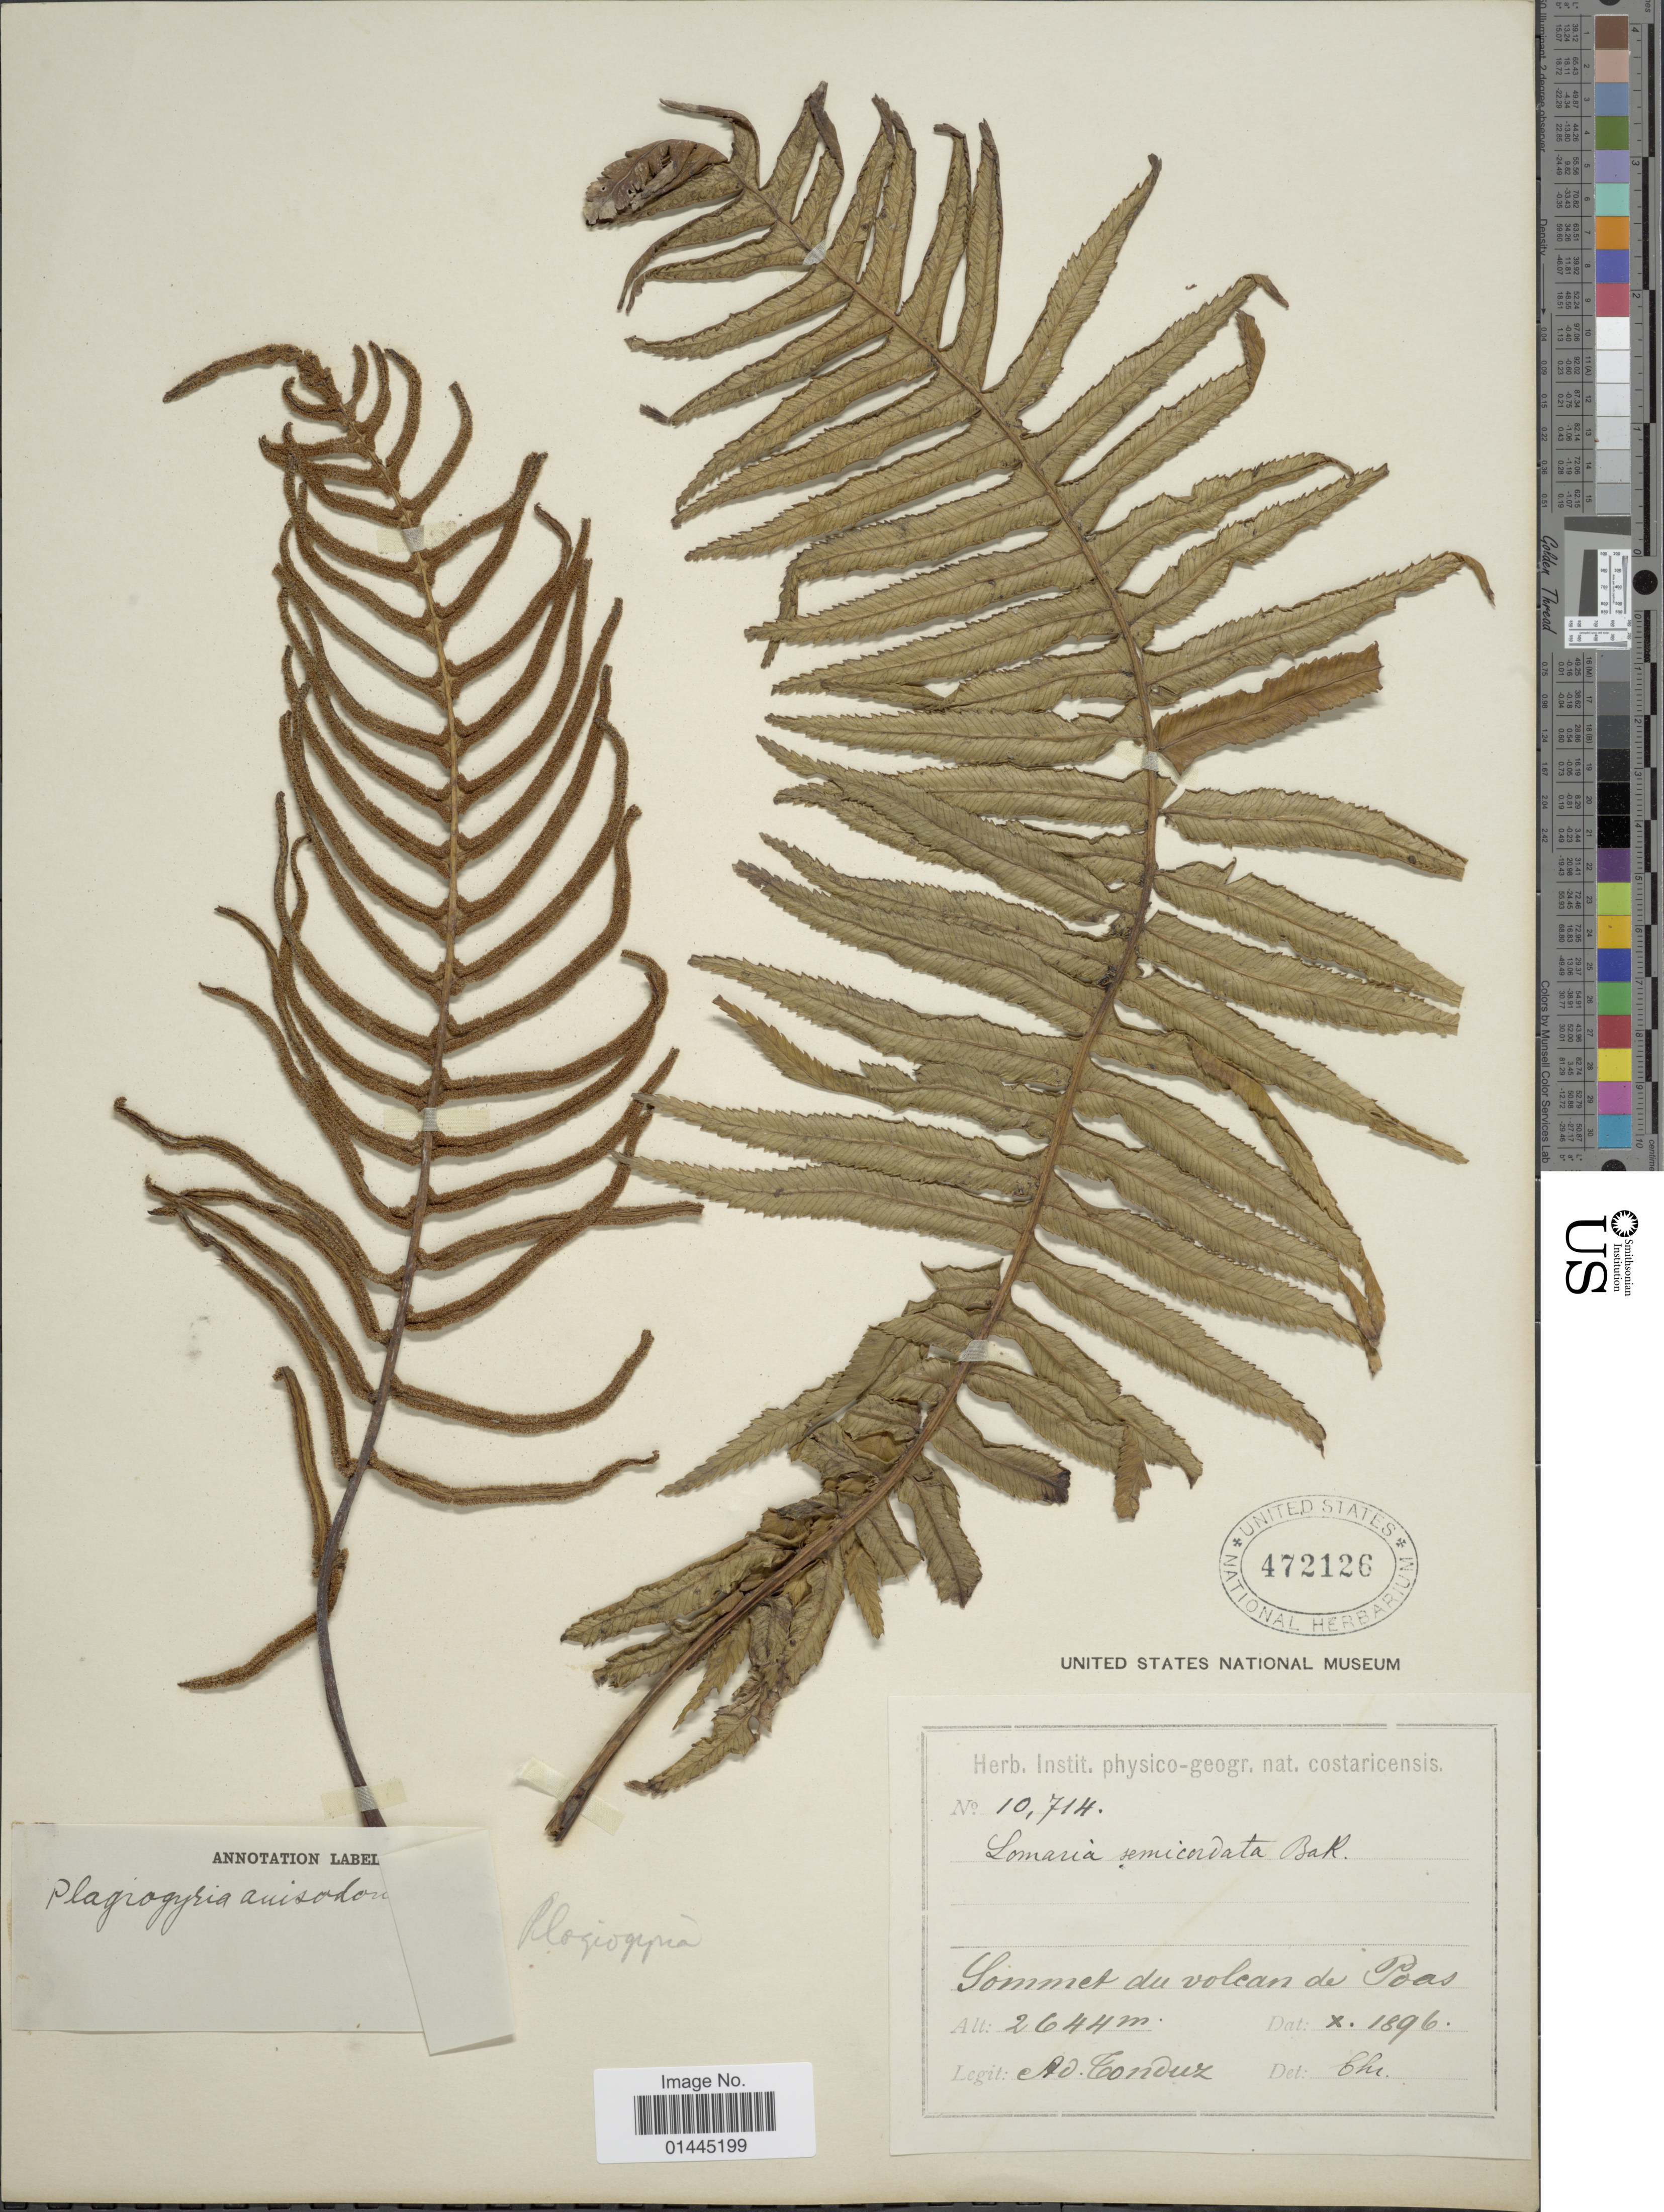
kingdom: Plantae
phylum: Tracheophyta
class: Polypodiopsida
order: Cyatheales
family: Plagiogyriaceae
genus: Plagiogyria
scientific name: Plagiogyria costaricensis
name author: Mett. ex Kuhn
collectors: A. Tonduz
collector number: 10714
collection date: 1896-10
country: Costa Rica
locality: Sommet du volcan de Poas.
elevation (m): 2644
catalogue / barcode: US 472126